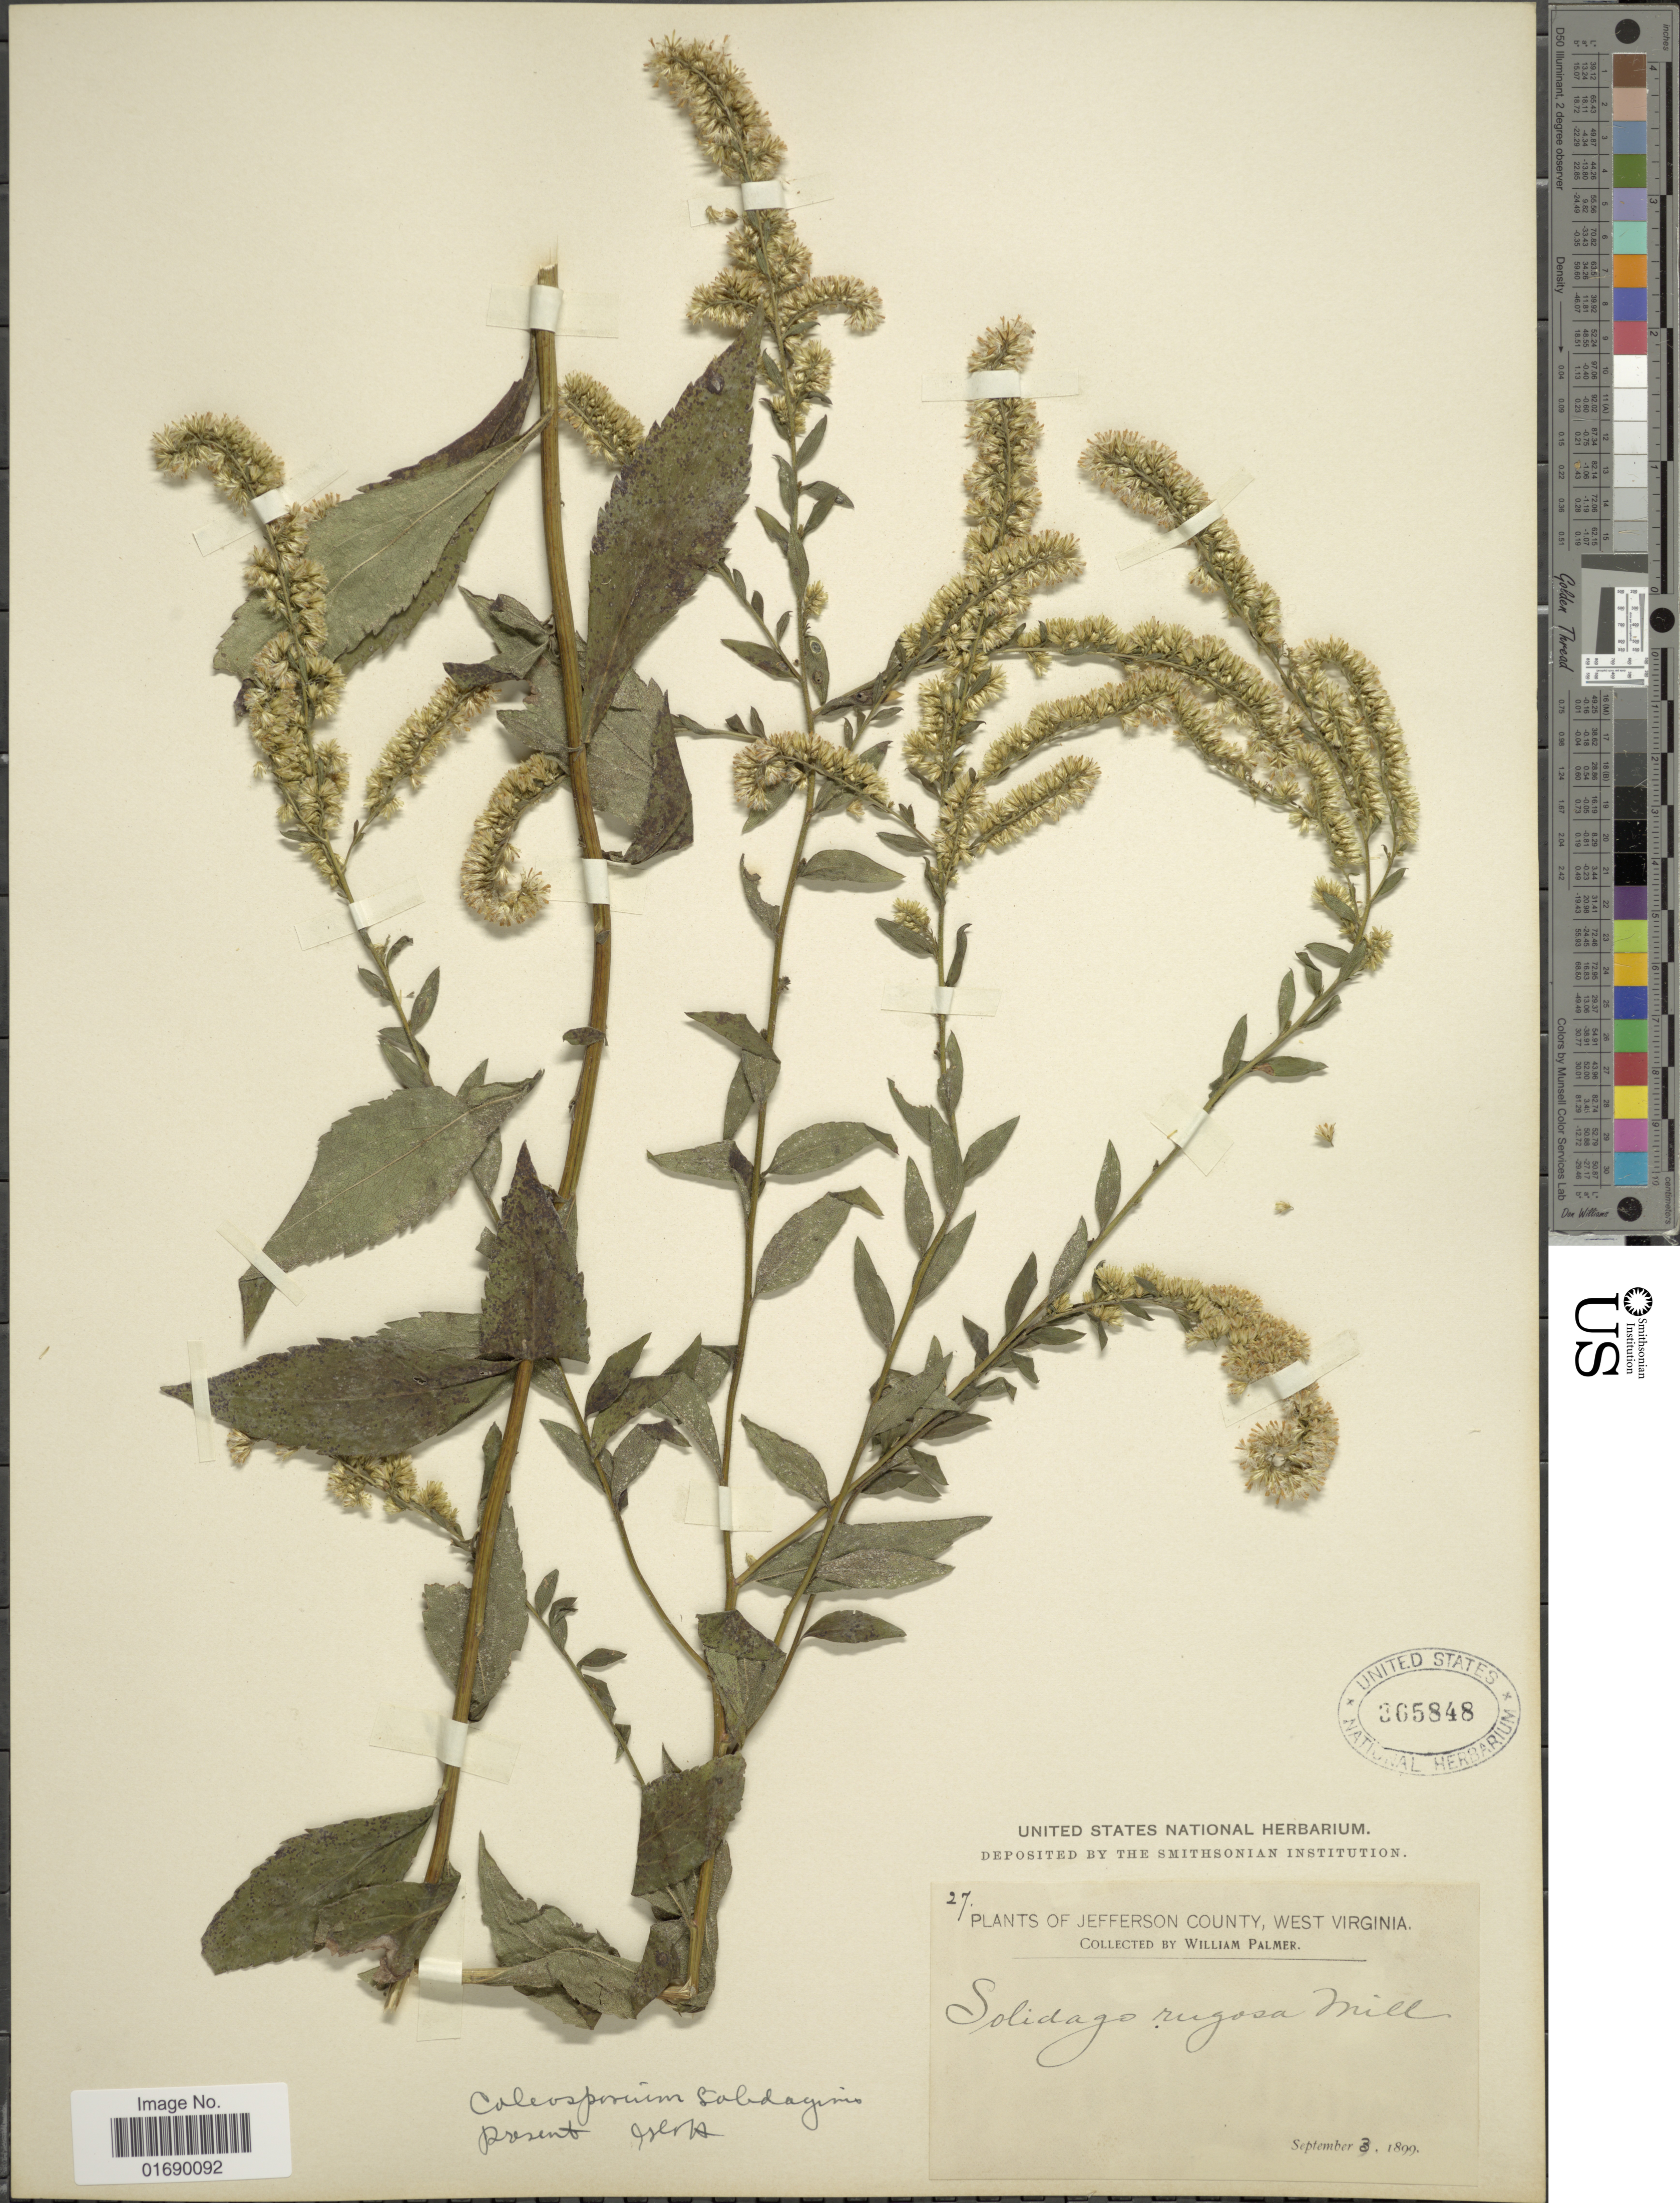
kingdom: Plantae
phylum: Tracheophyta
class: Magnoliopsida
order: Asterales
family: Asteraceae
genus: Solidago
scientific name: Solidago rugosa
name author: Mill.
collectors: W. Palmer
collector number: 27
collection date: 1899-09-03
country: United States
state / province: West Virginia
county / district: Jefferson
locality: Jefferson County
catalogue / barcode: US 365848